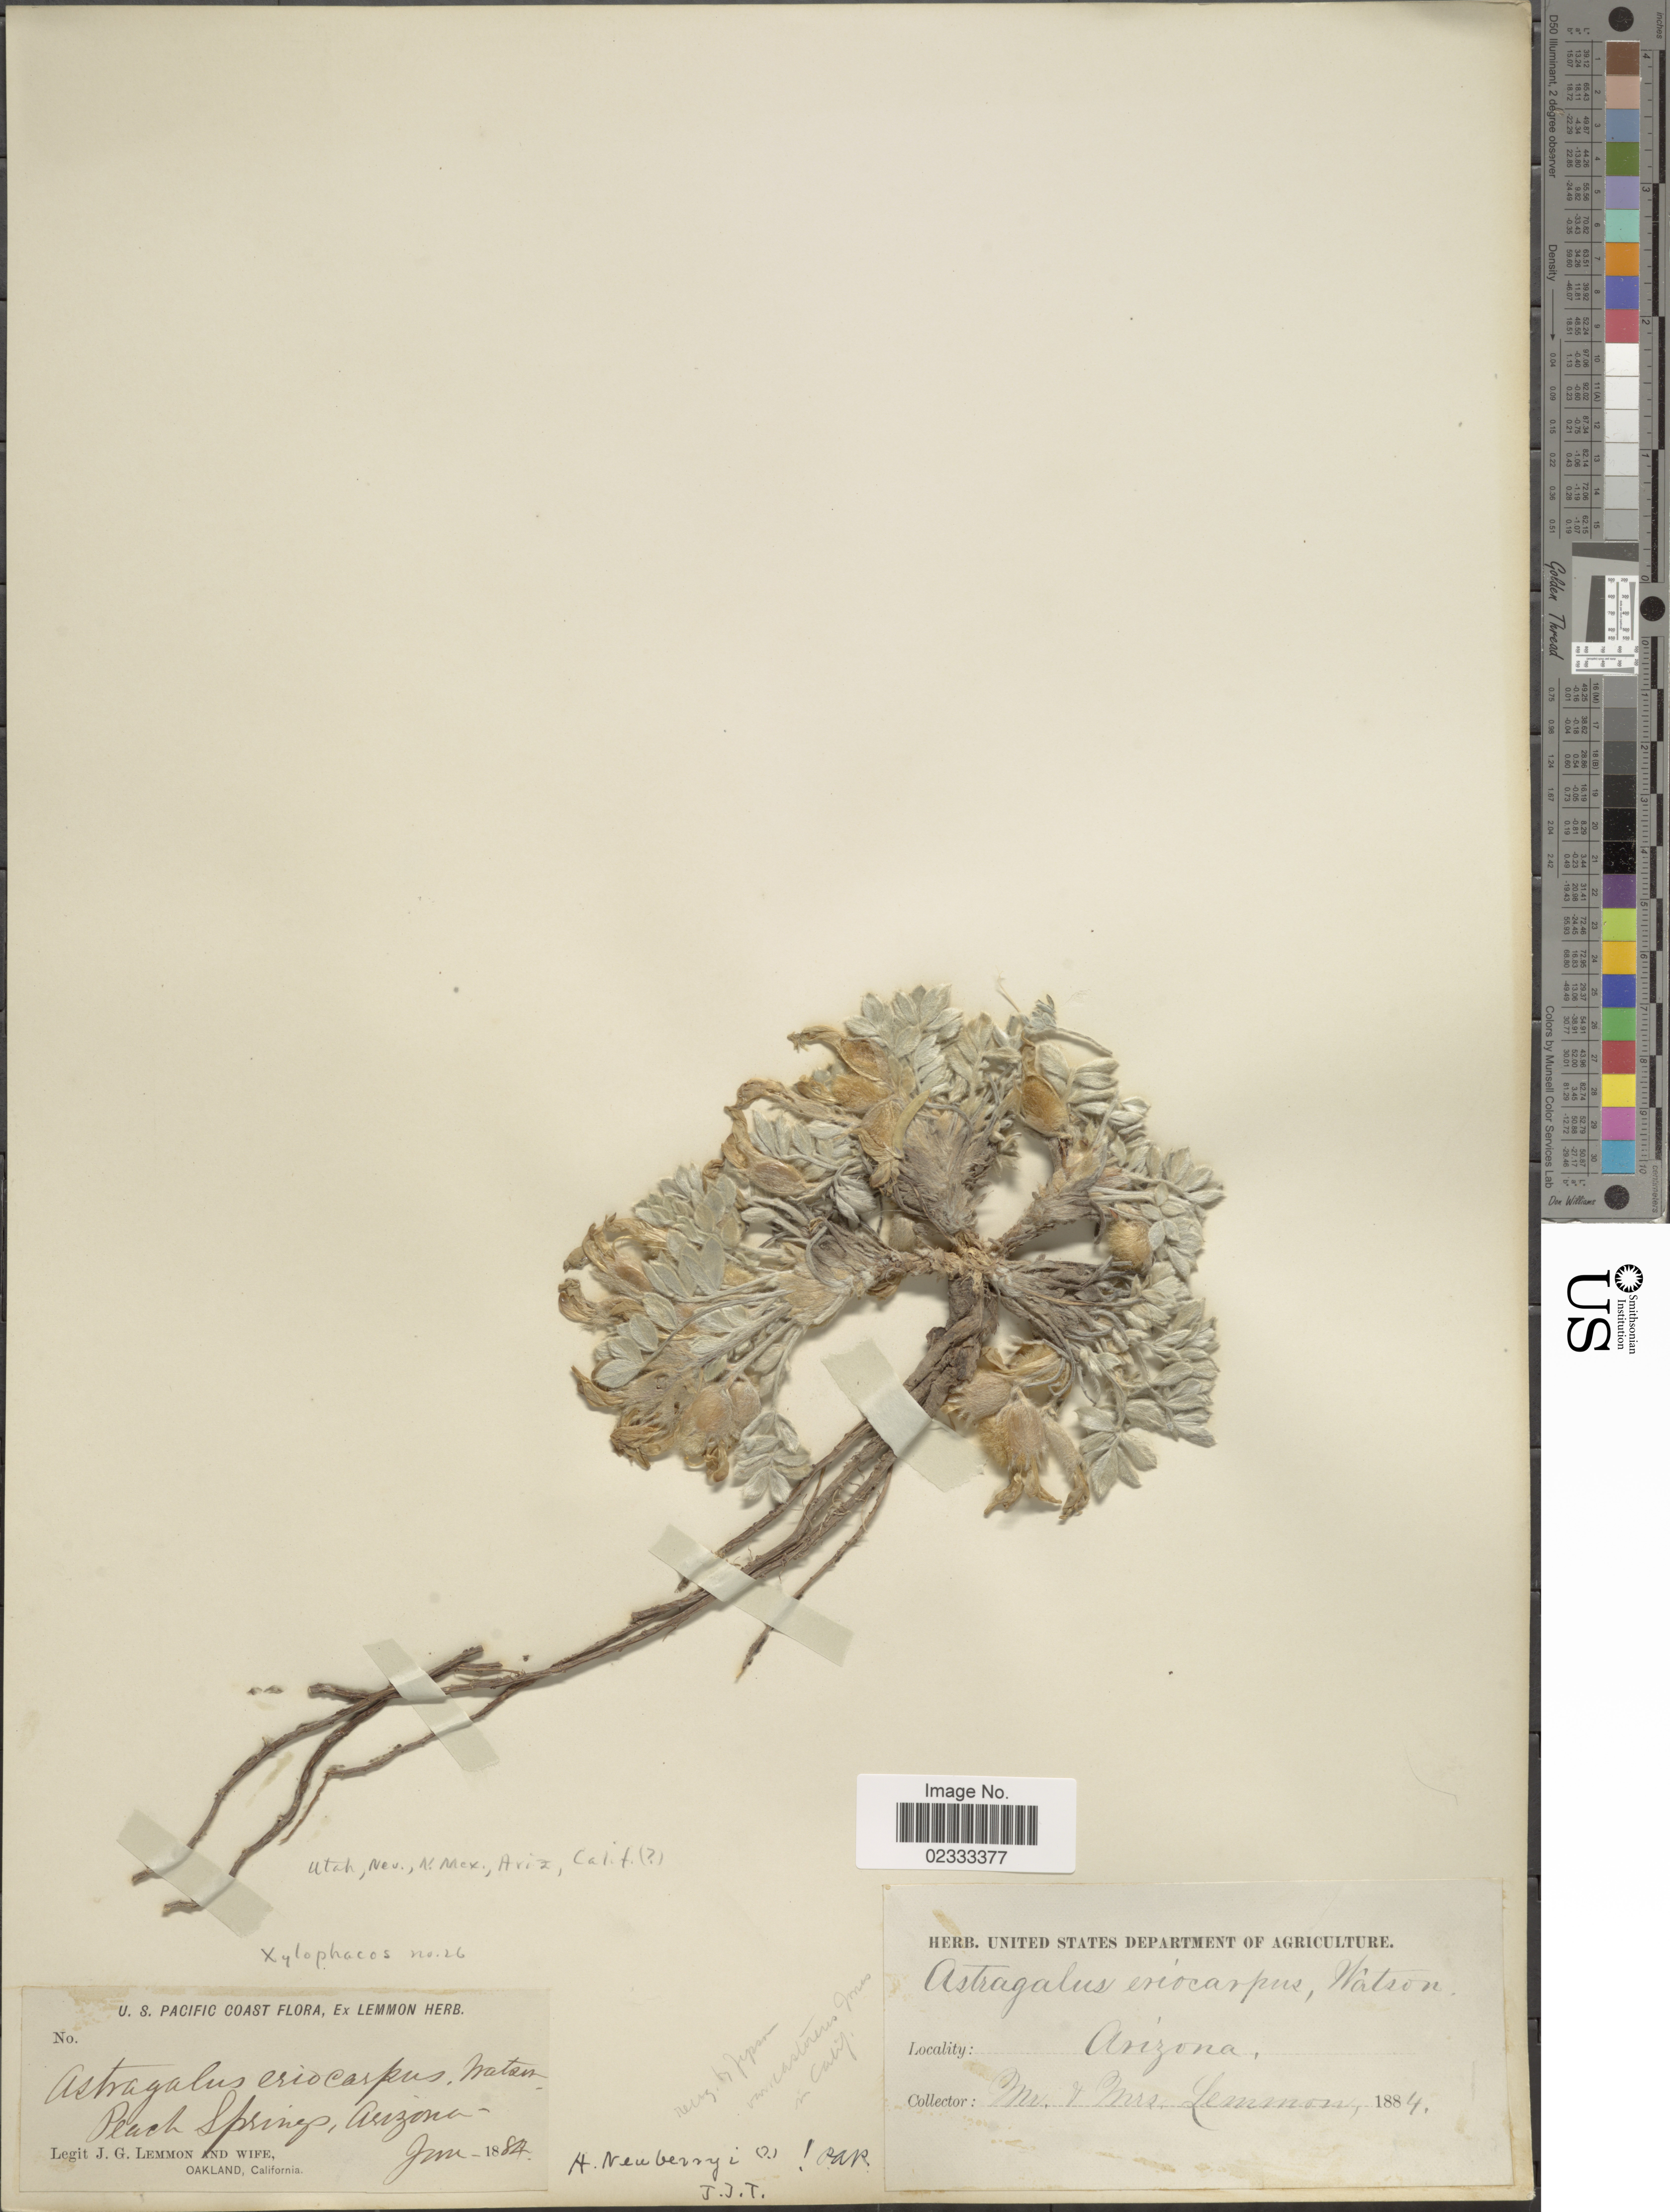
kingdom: Plantae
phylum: Tracheophyta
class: Magnoliopsida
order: Fabales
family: Fabaceae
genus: Astragalus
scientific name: Astragalus newberryi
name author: A. Gray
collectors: J. Lemmon & Mrs. J. G. Lemmon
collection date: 1884-06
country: United States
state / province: Arizona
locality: Peach Springs, Pacific Coast.